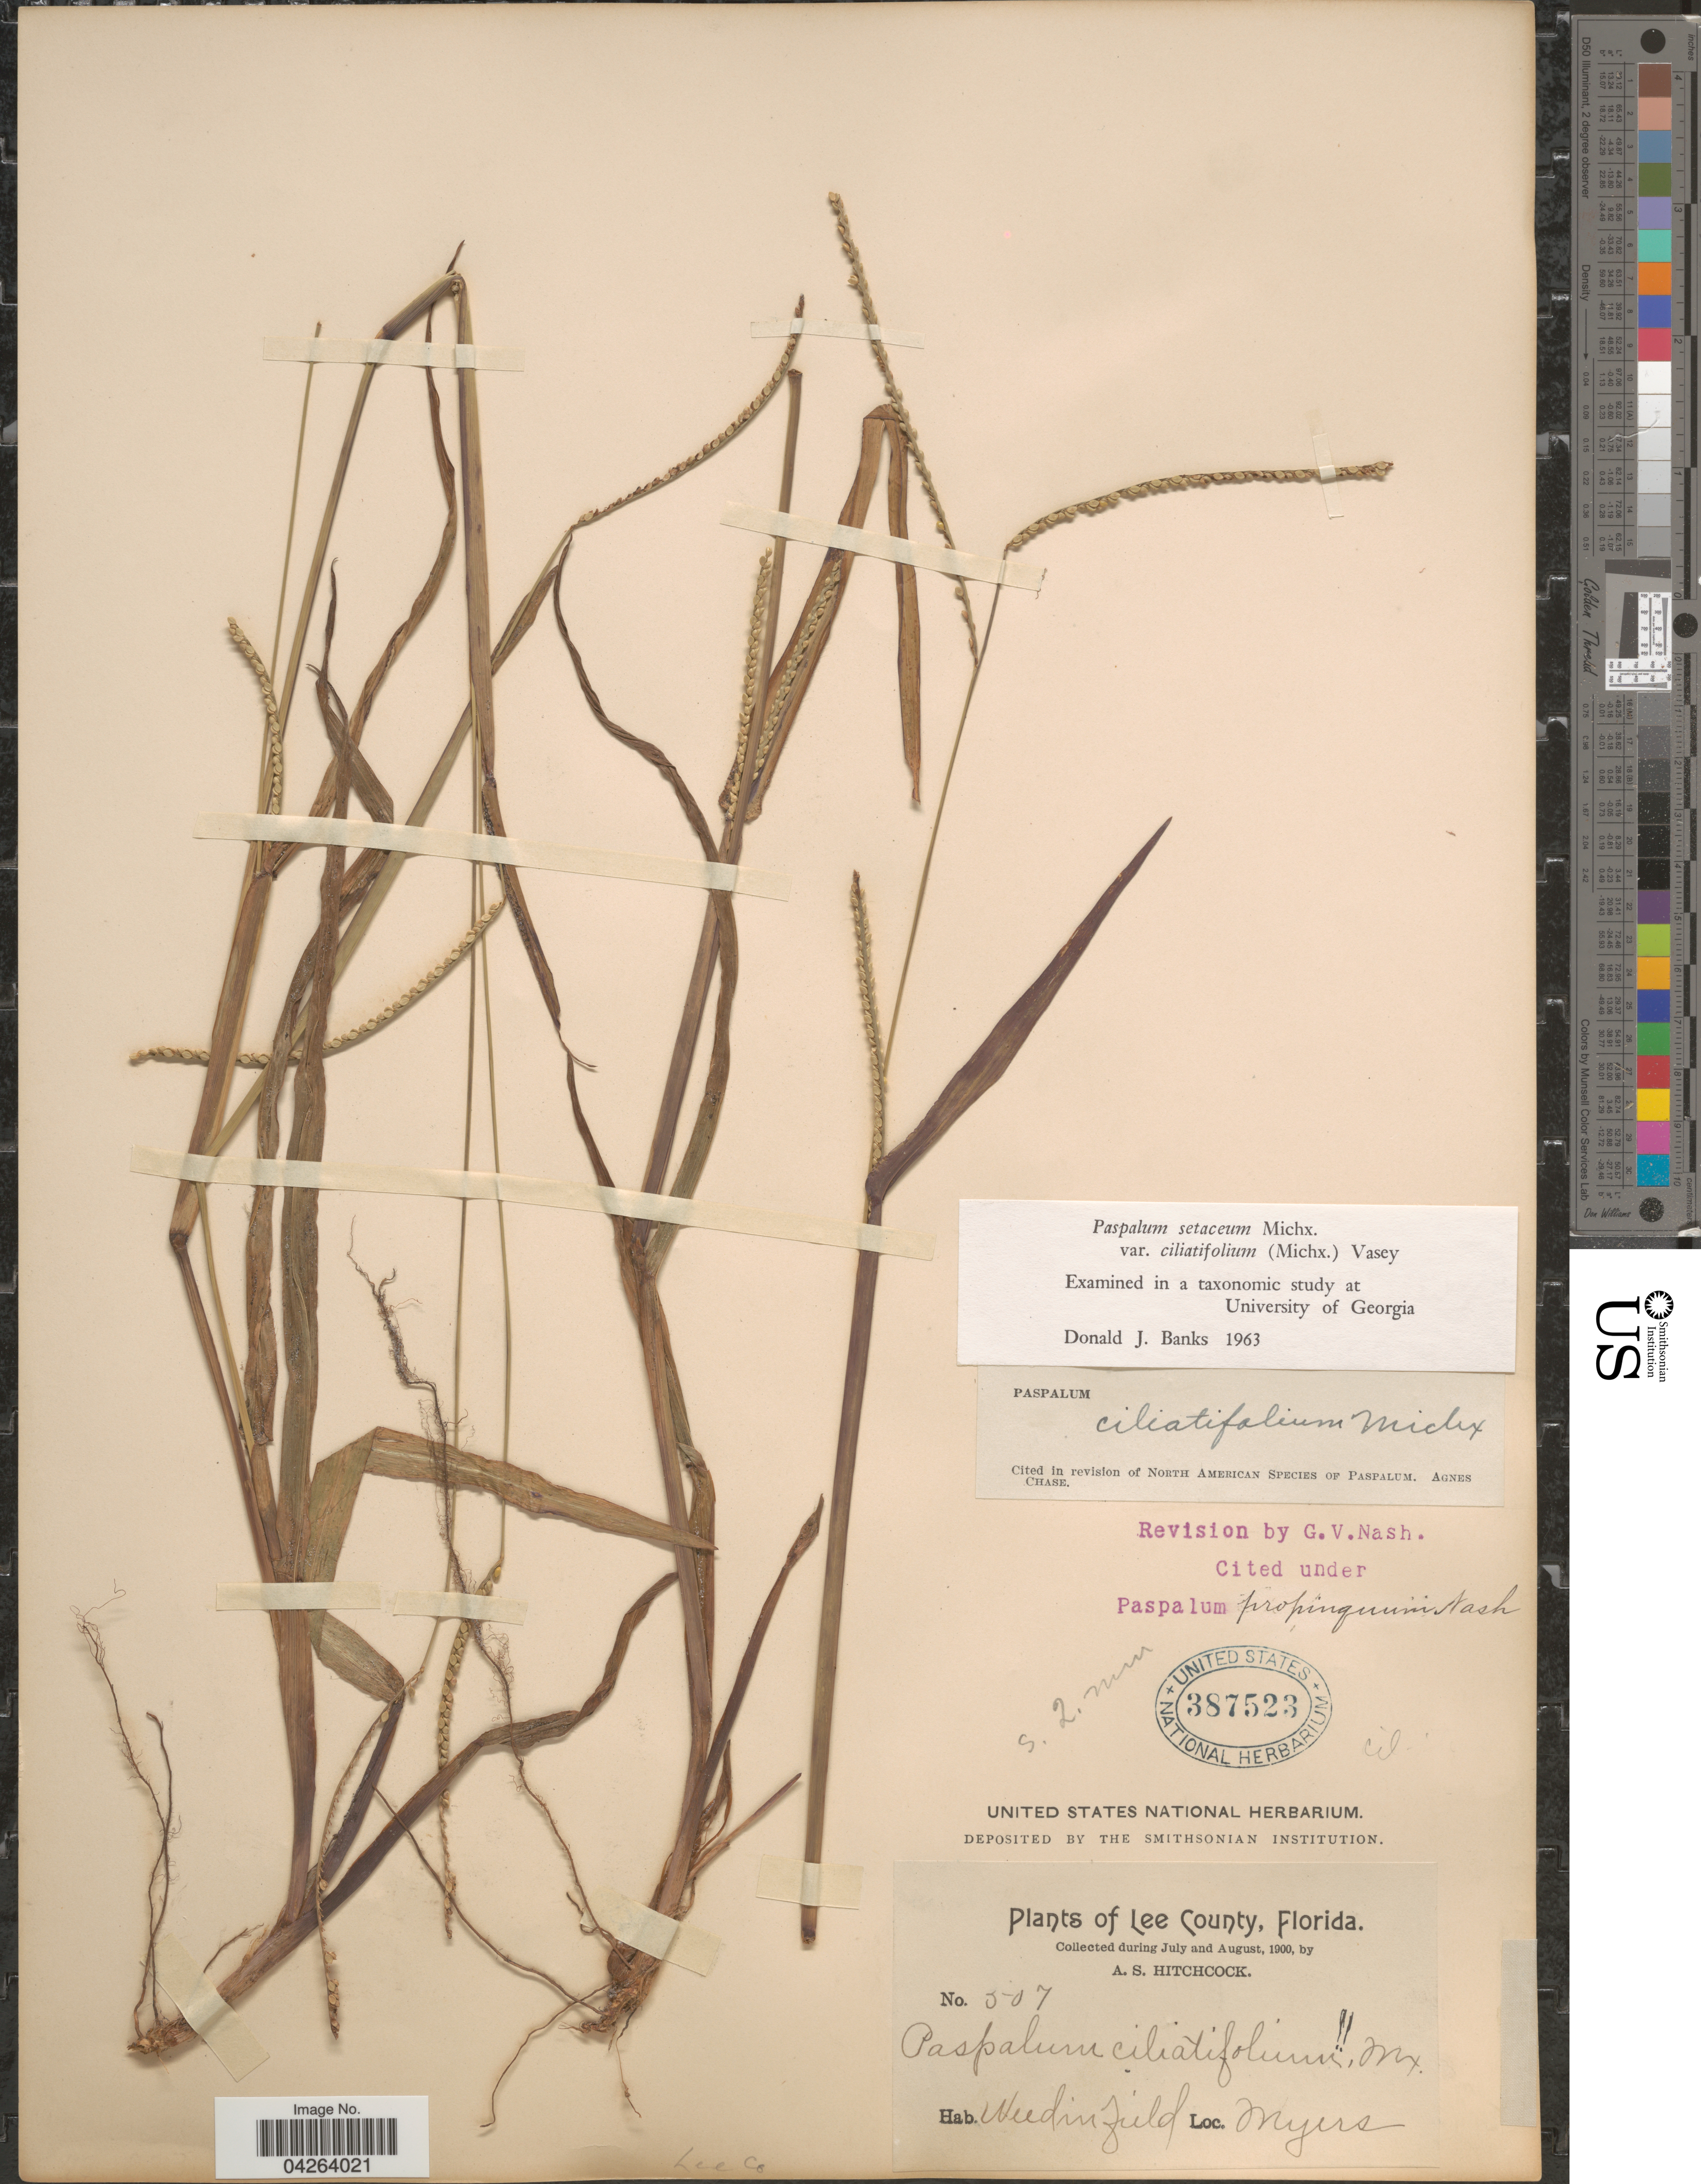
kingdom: Plantae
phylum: Tracheophyta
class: Liliopsida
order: Poales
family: Poaceae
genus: Paspalum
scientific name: Paspalum setaceum var. ciliatifolium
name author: (Michx.) Vasey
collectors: A. S. Hitchcock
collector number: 507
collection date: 1900-07/1900-08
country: United States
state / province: Florida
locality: Lee County. Weed in field. Myers.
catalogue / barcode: US 387523